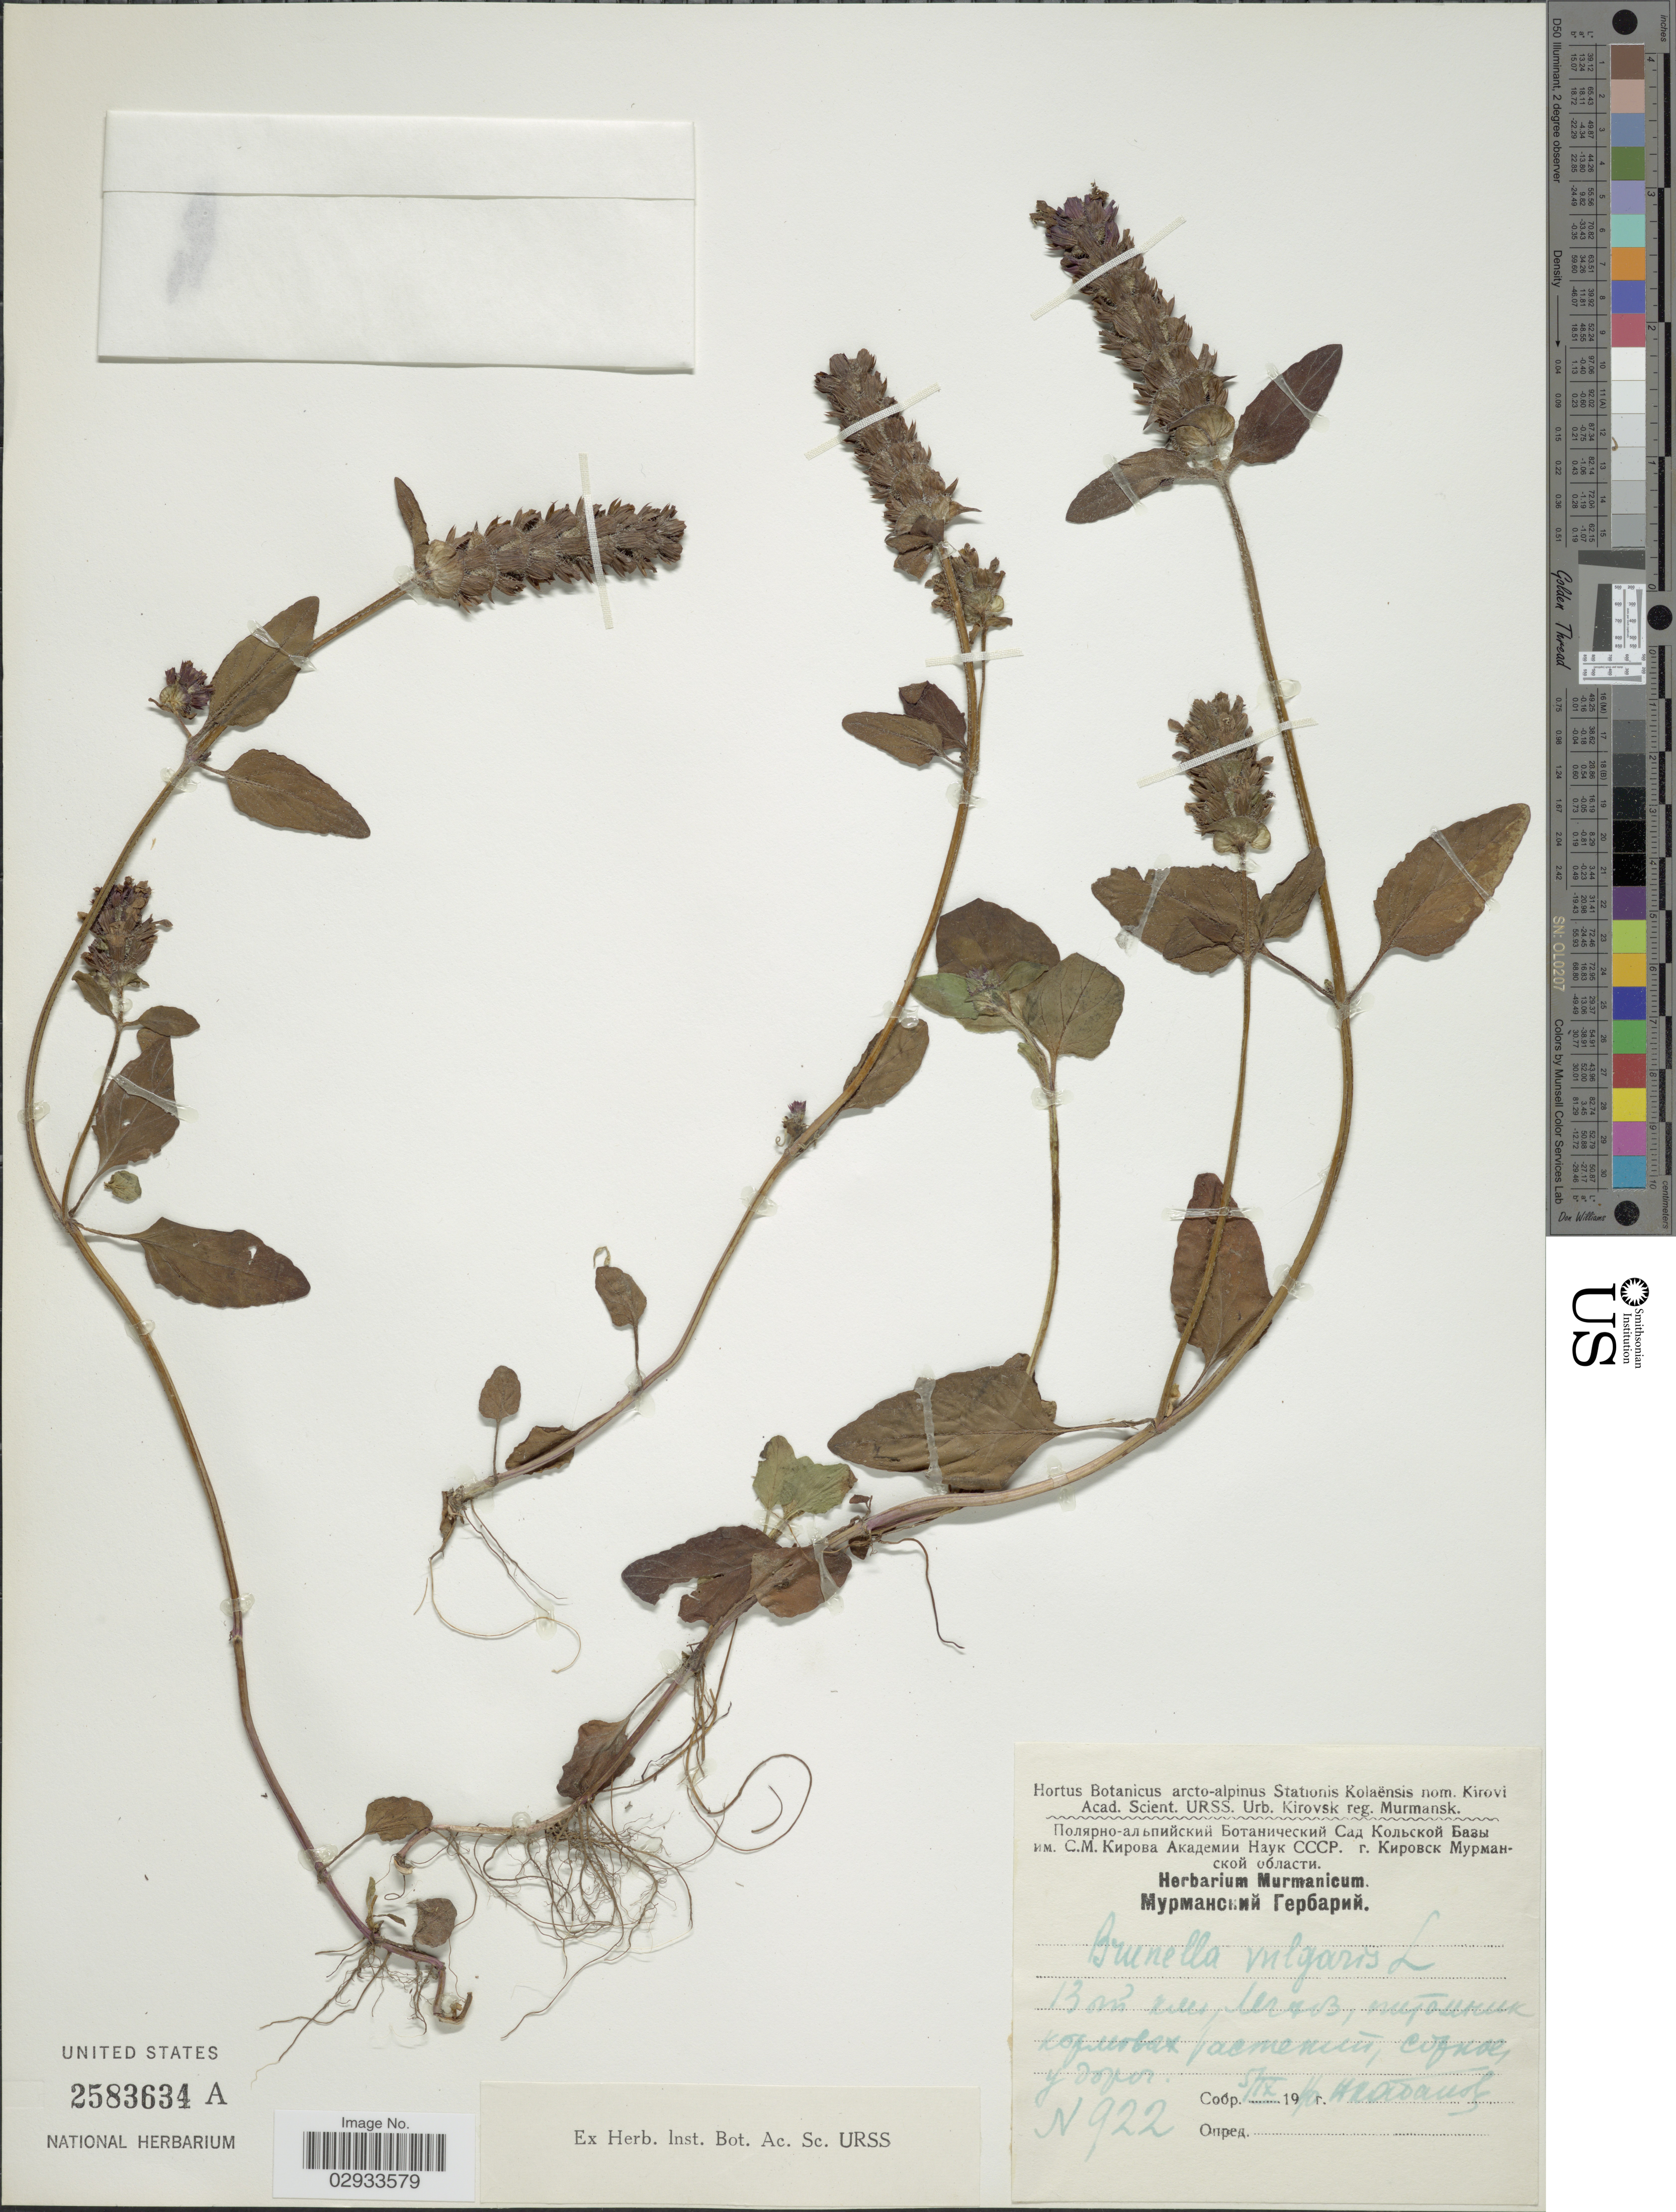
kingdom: Plantae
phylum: Tracheophyta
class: Magnoliopsida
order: Lamiales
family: Lamiaceae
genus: Prunella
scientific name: Prunella vulgaris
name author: L.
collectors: N. Kabanov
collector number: N922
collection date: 1940-09-05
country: Russian Federation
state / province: Murmansk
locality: Kirovsk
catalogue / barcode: US 2583634A